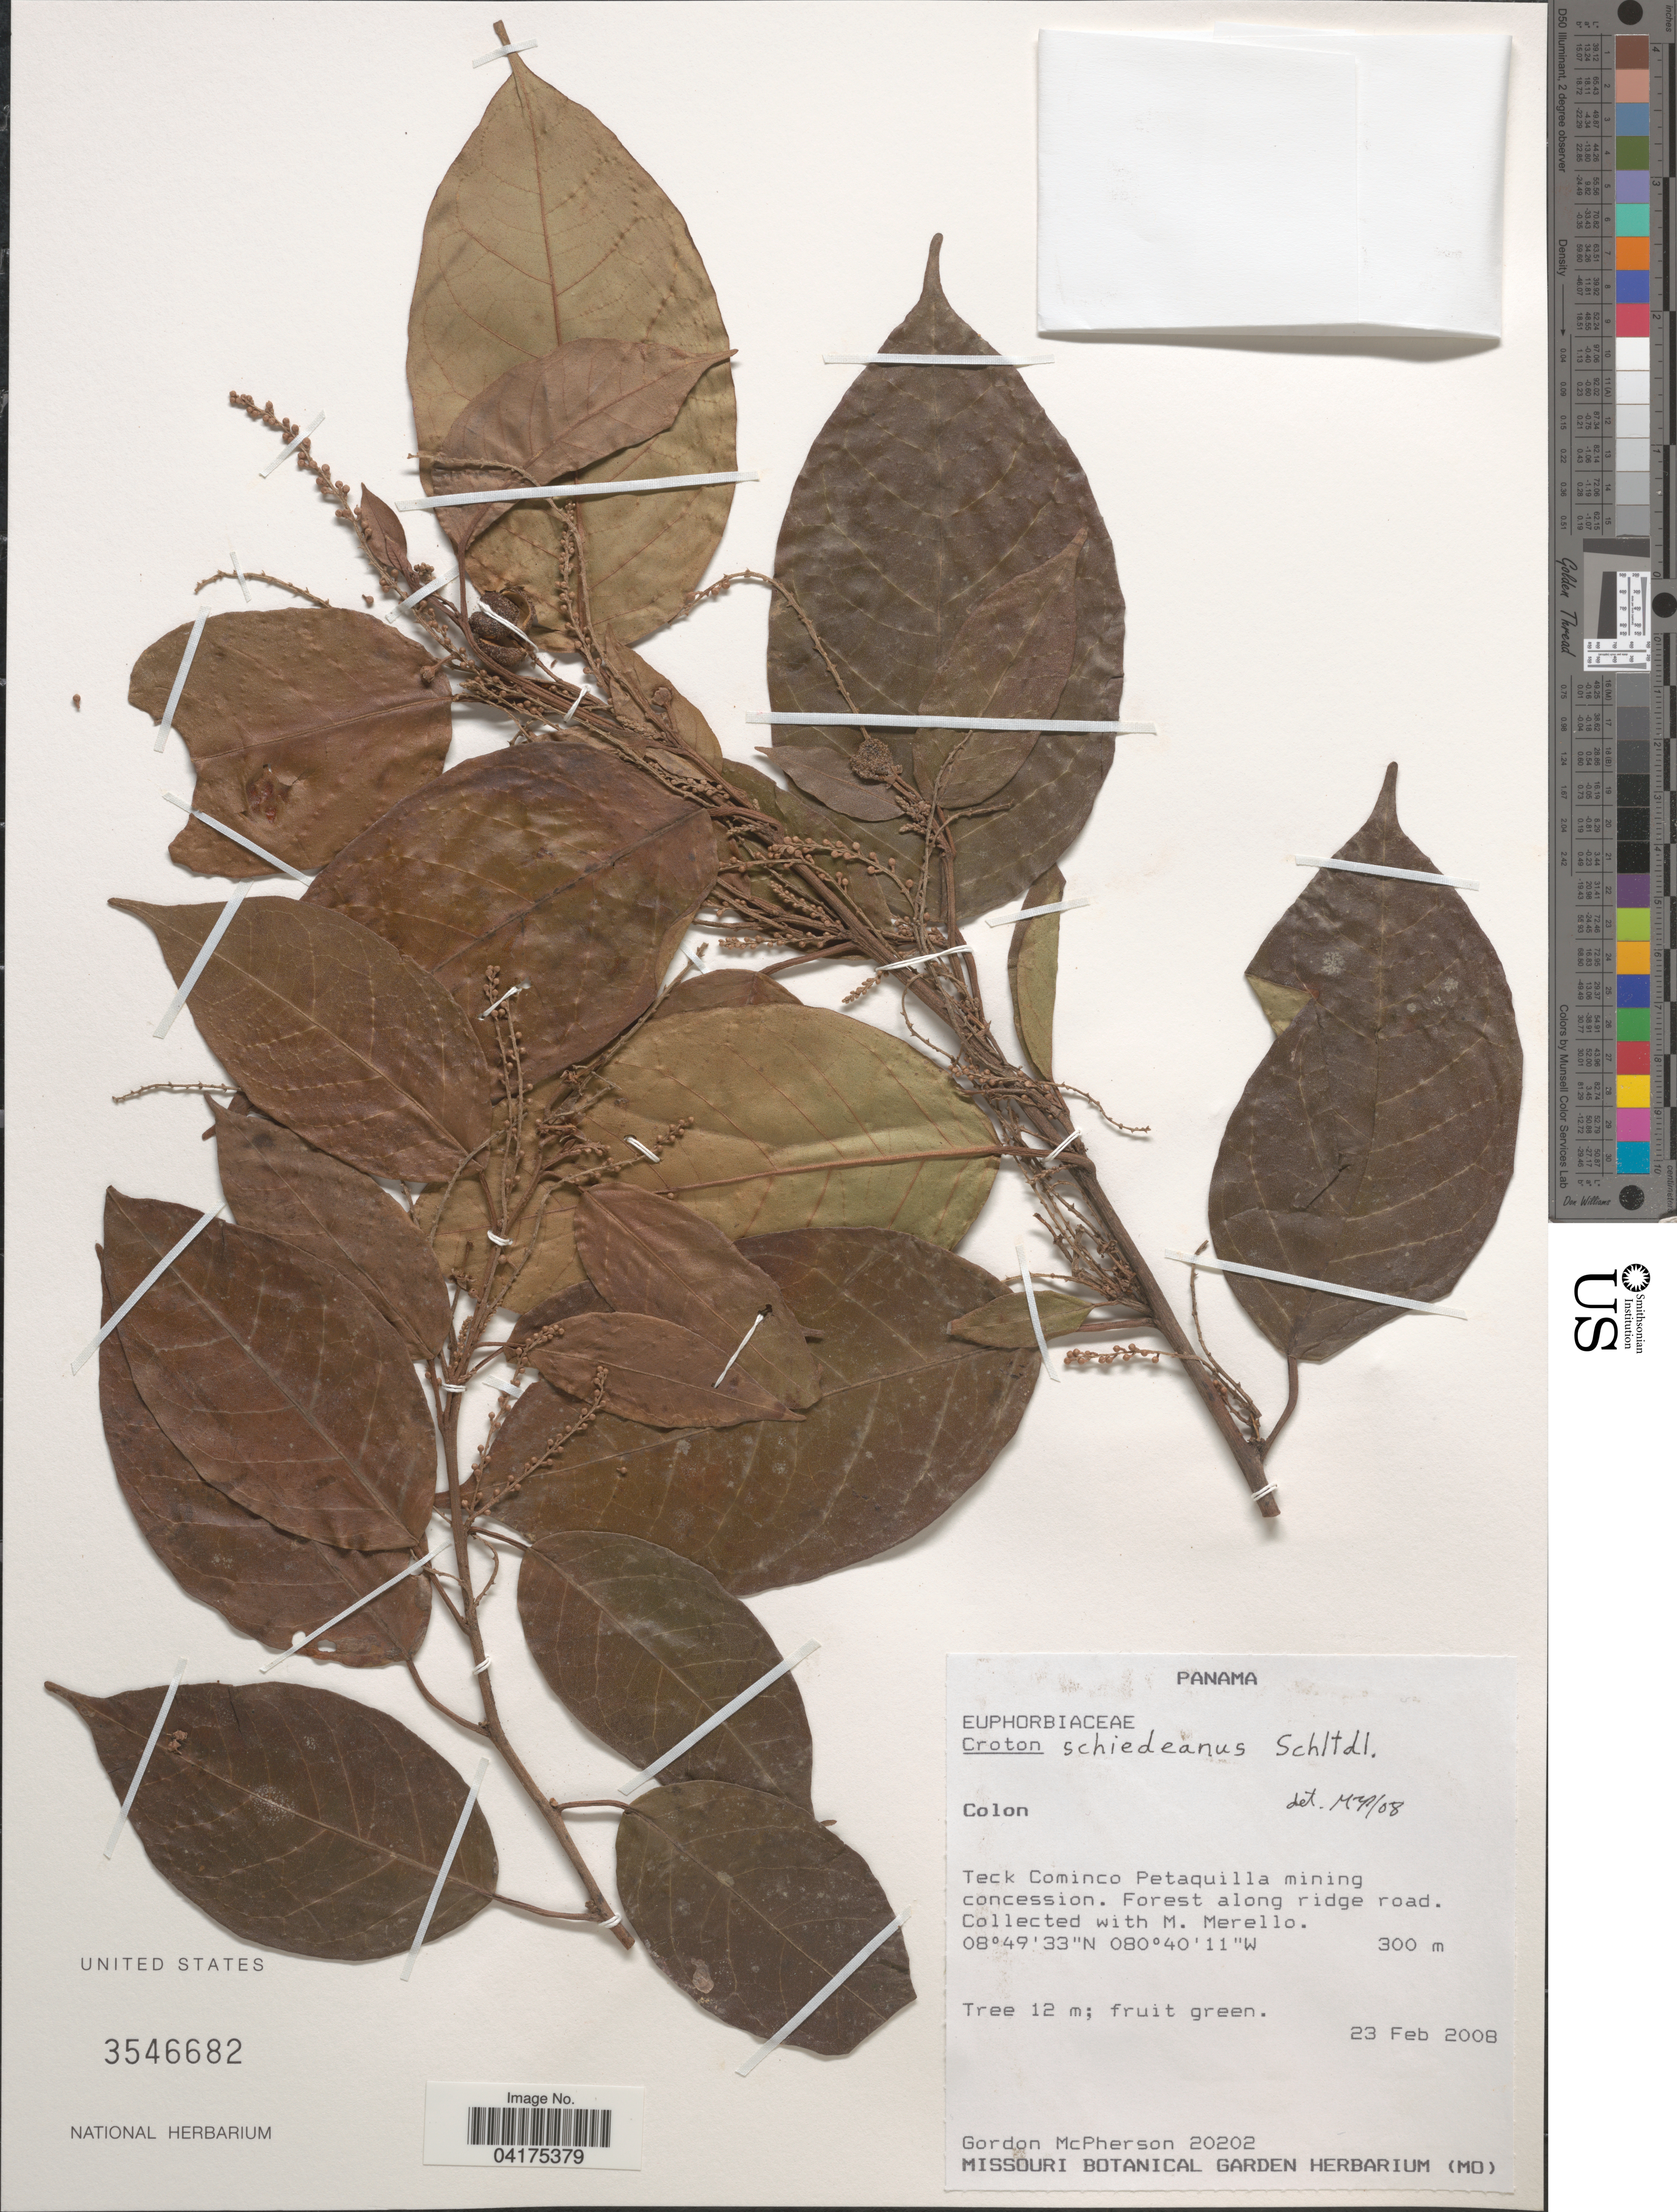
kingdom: Plantae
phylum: Tracheophyta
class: Magnoliopsida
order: Malpighiales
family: Euphorbiaceae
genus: Croton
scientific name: Croton schiedeanus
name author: Schltdl.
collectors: G. McPherson & M. Merello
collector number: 20202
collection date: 2008-02-23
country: Panama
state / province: Colón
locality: Teck Cominco Petaquilla mining concession.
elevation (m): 300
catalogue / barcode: US 3546682